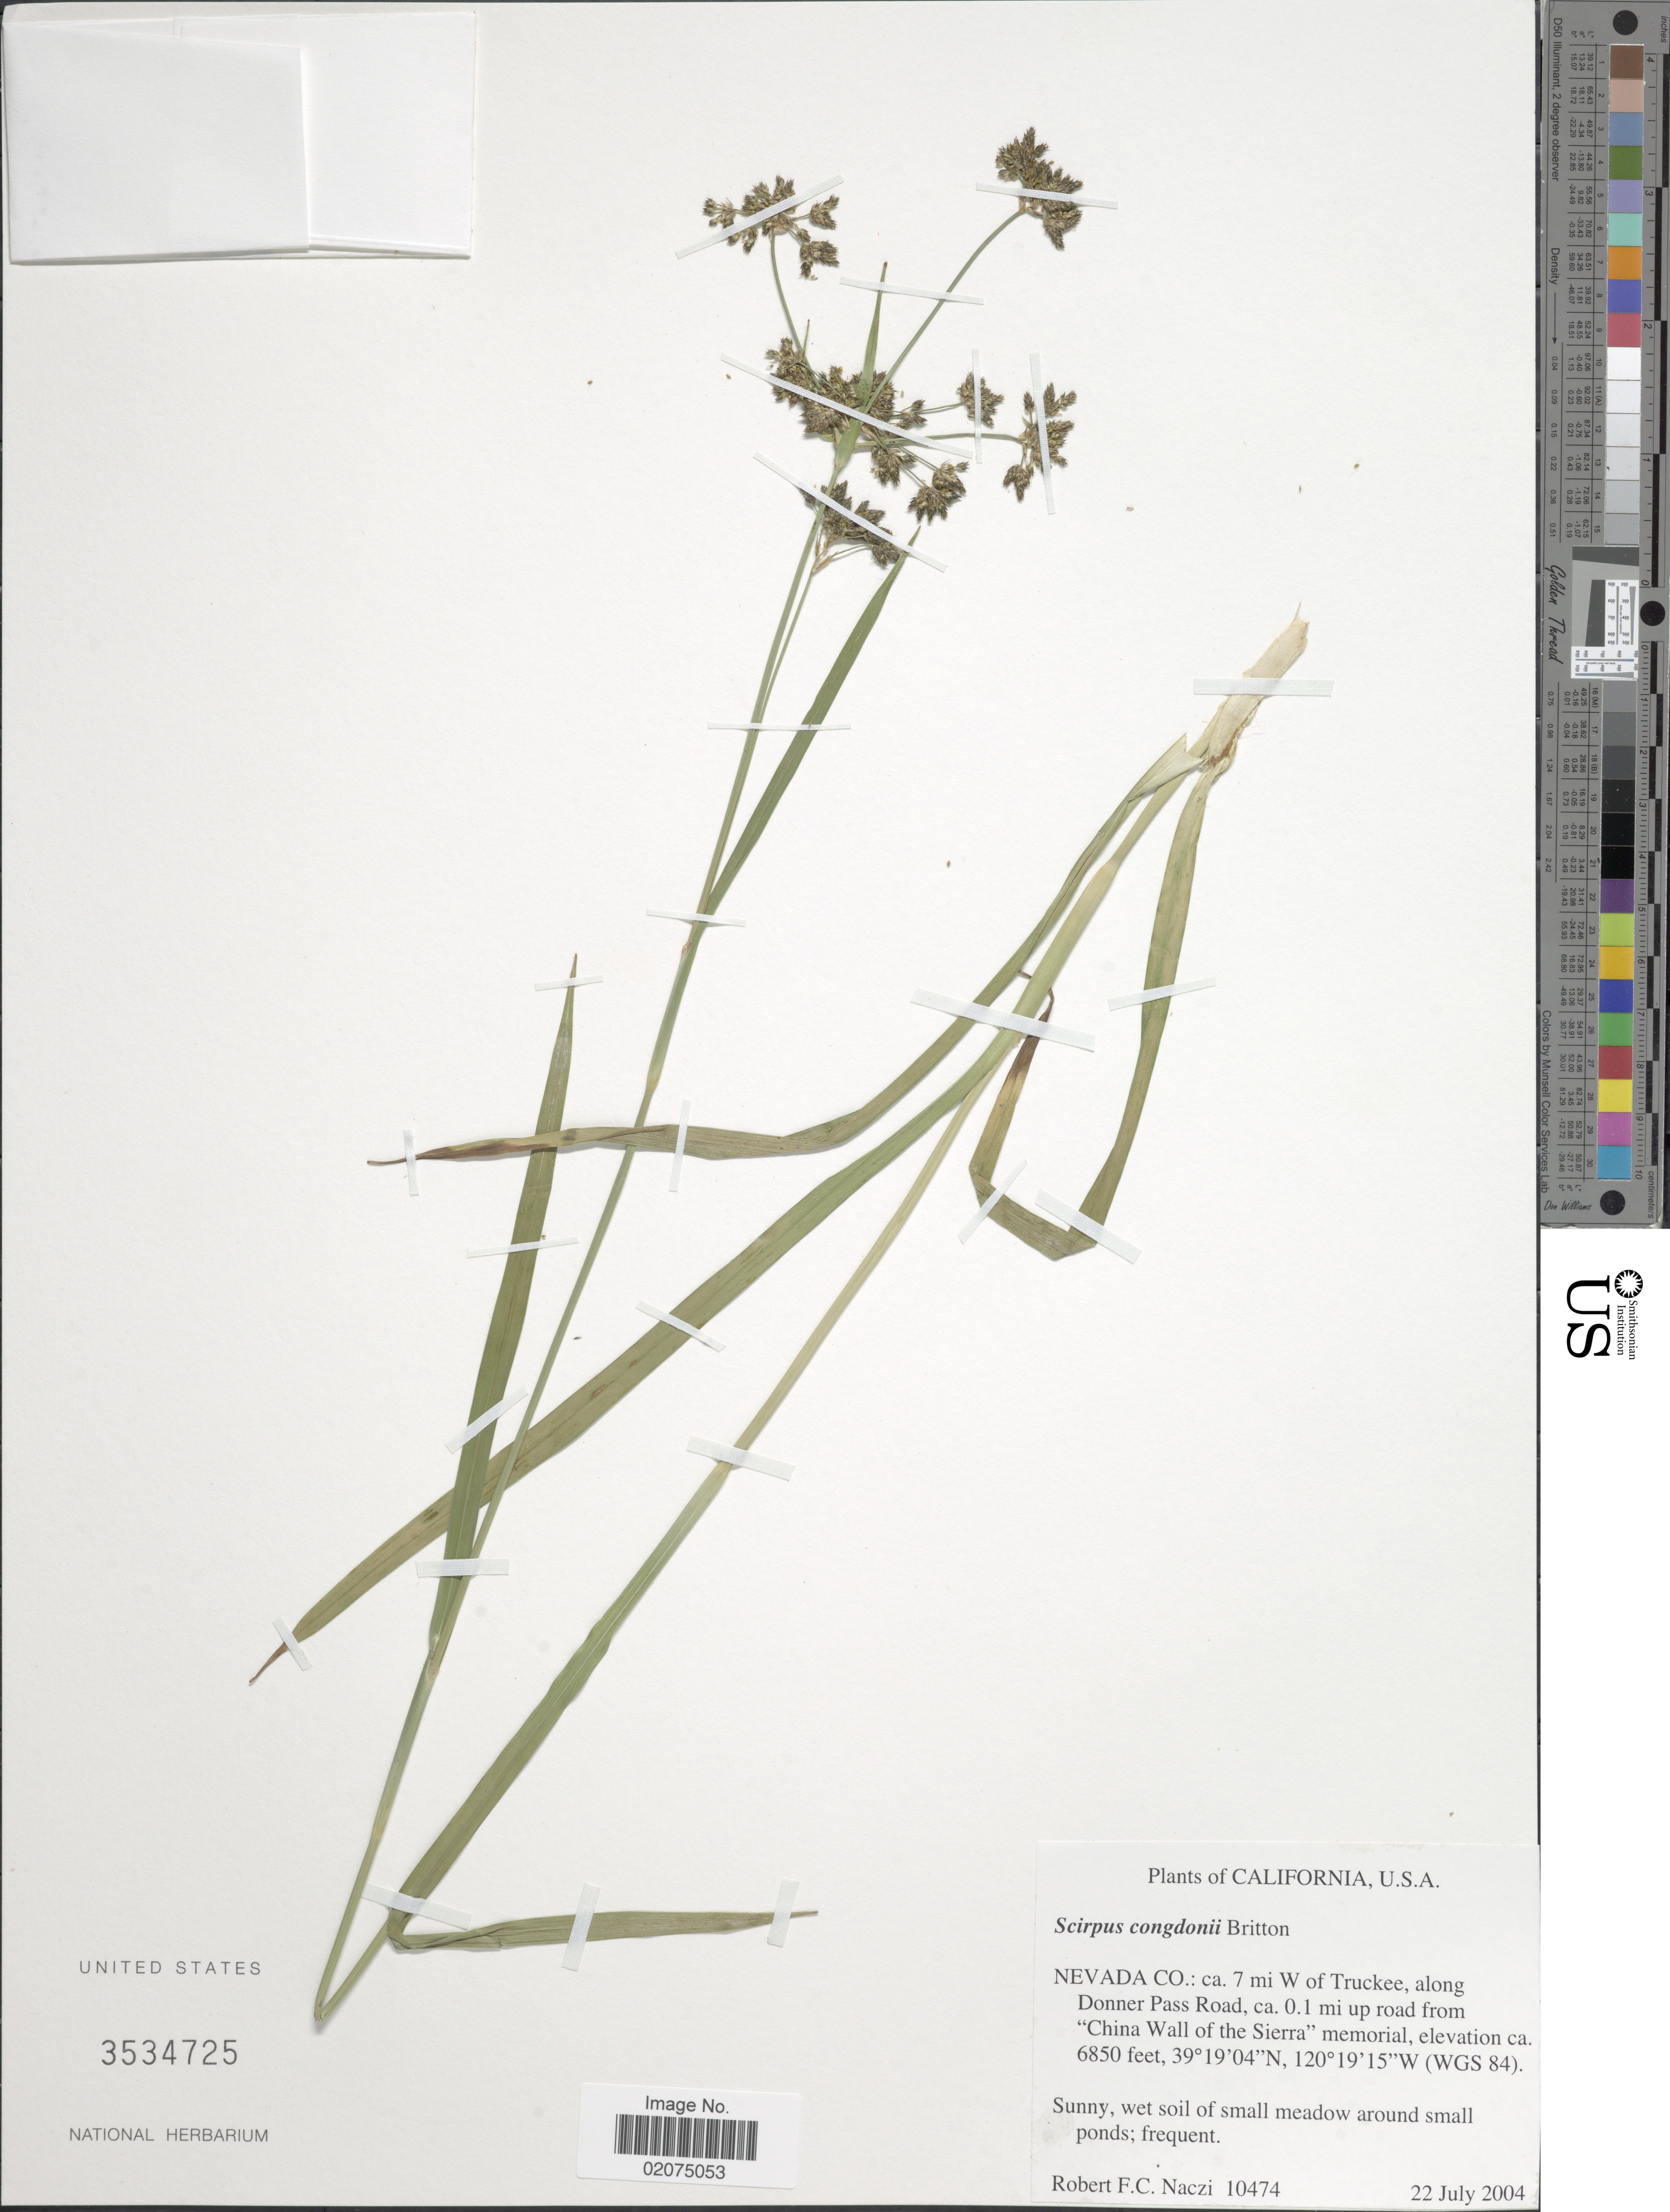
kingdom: Plantae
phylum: Tracheophyta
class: Liliopsida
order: Poales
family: Cyperaceae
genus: Scirpus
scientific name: Scirpus congdonii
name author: Britton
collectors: R. F. C. Naczi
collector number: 10474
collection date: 2004-07-22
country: United States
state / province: California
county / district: Nevada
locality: U.S.A., Nevada Co., ca 7 mi W of Truckee, along Donner Pass Road, ca 0.1 mi up road from China Wall of the Sierra memorial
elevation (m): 2088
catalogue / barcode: US 3534725